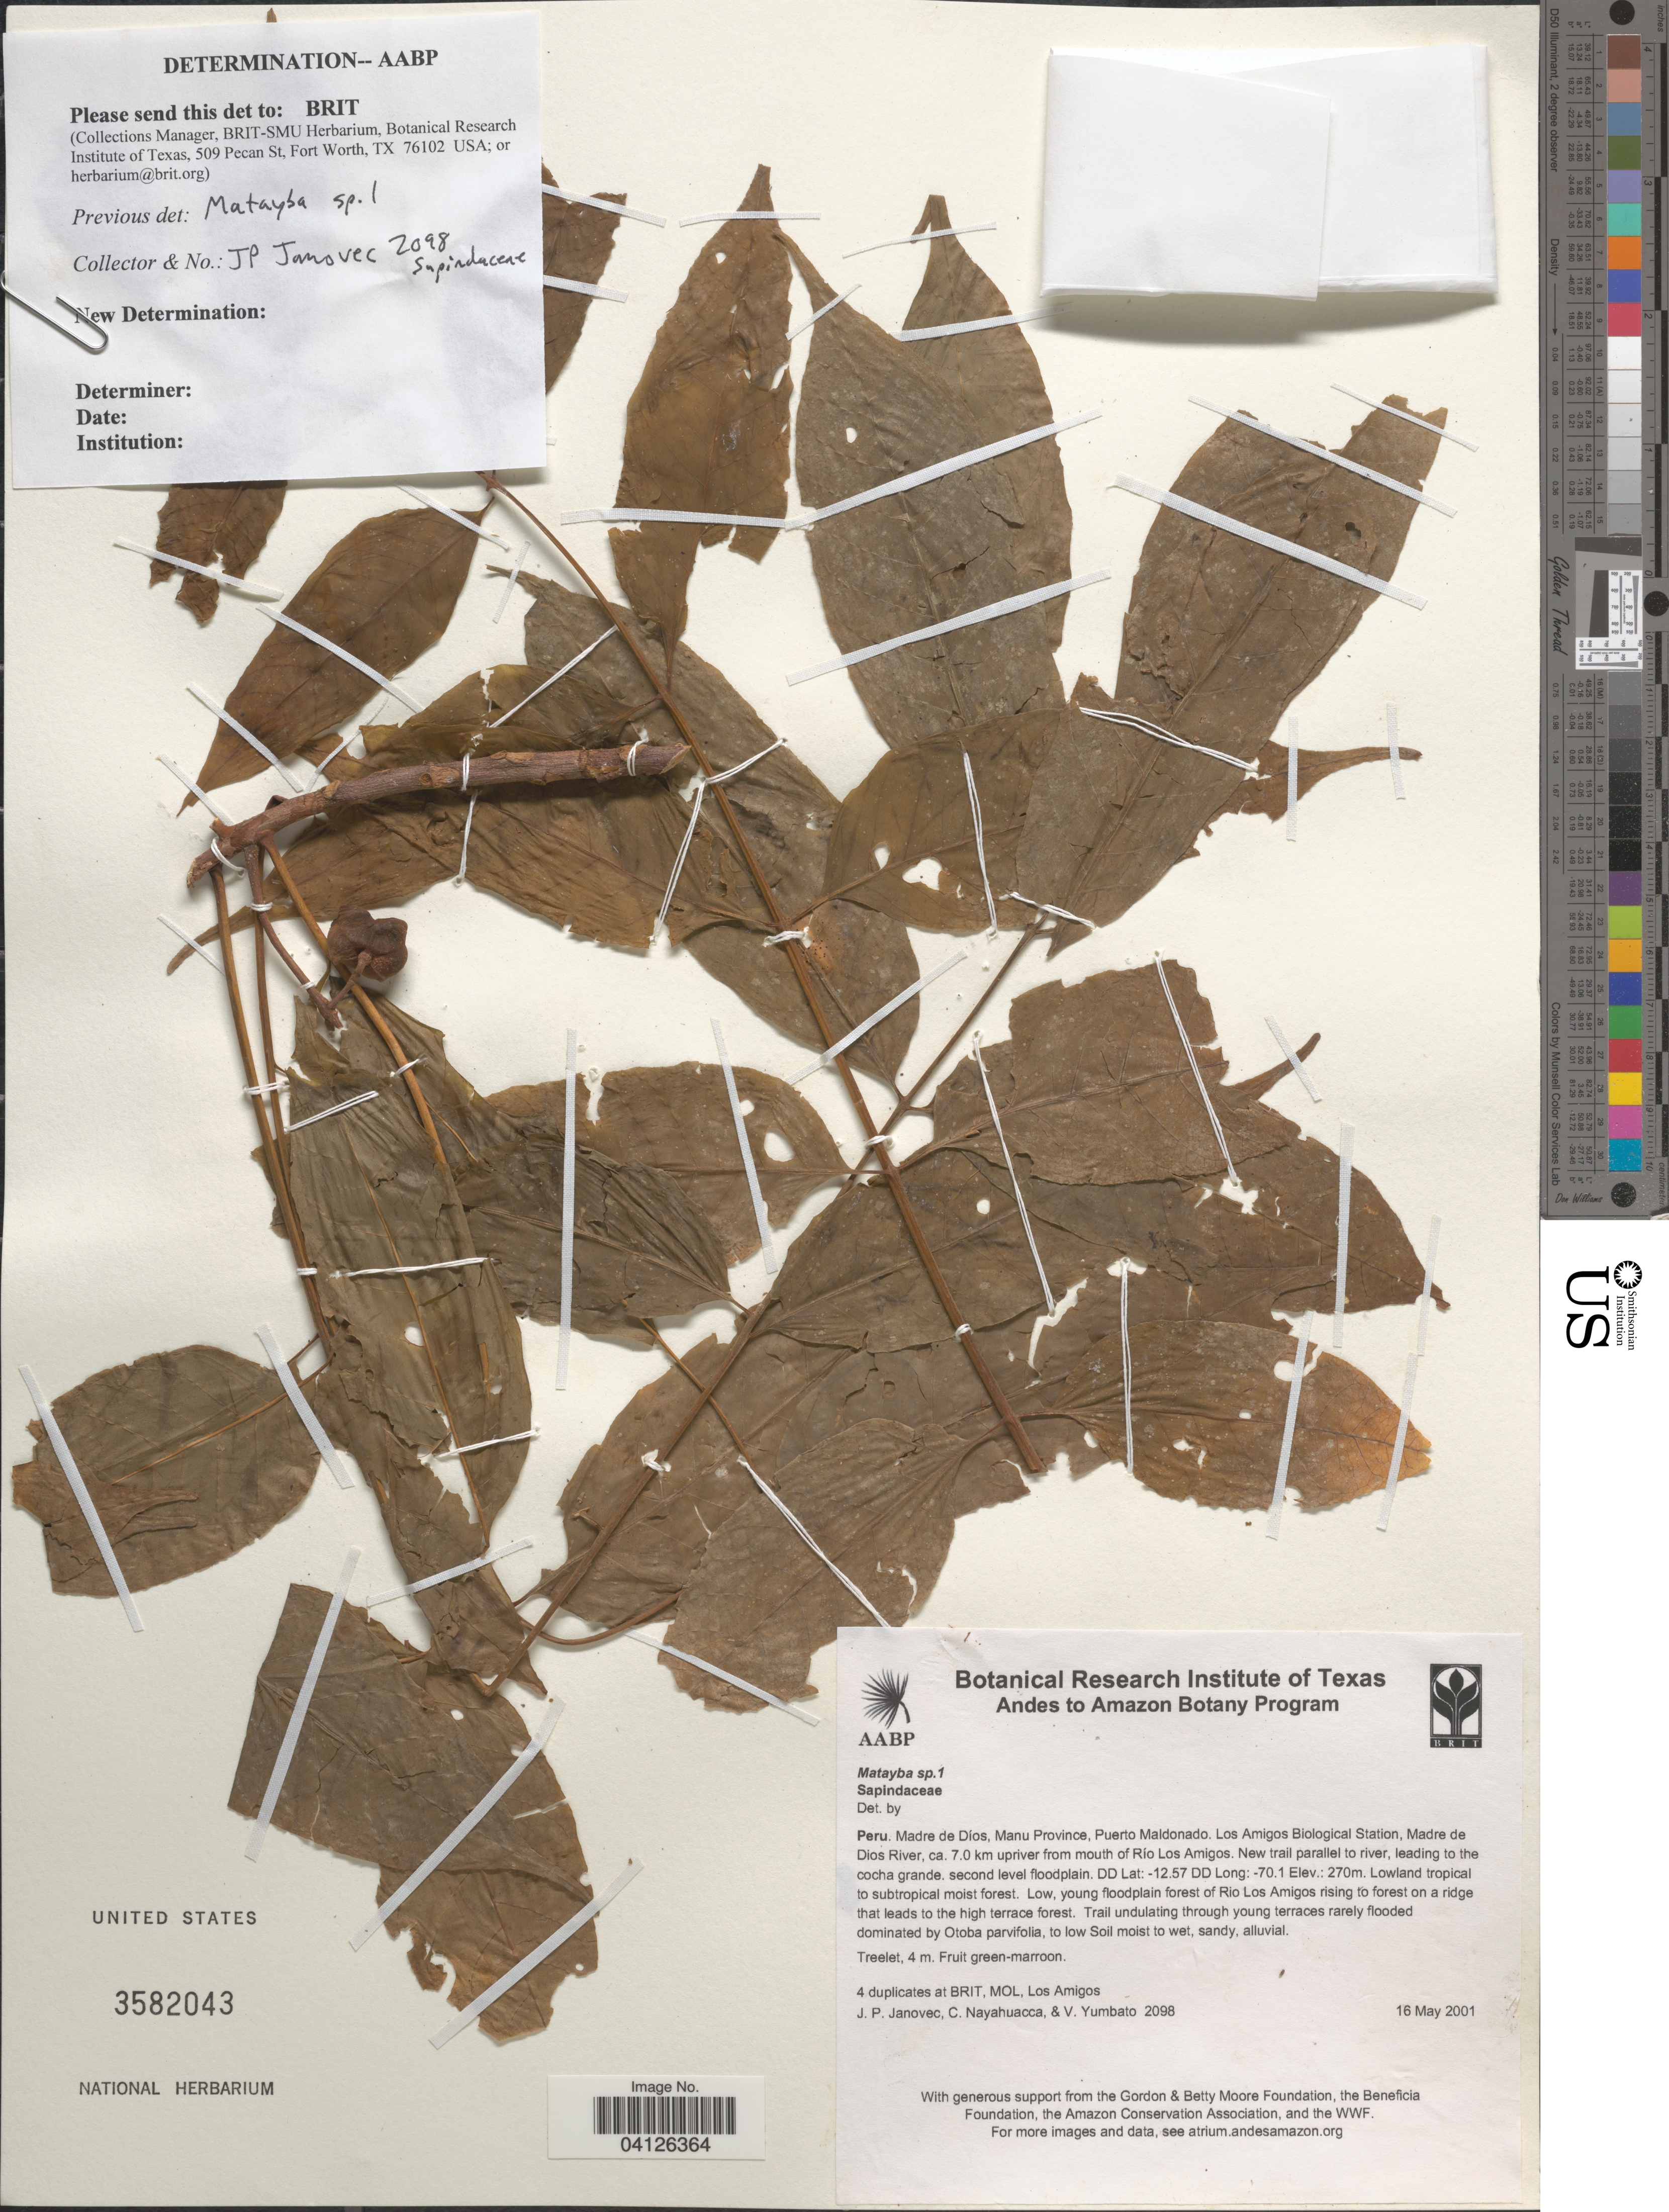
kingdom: Plantae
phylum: Tracheophyta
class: Magnoliopsida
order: Sapindales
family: Meliaceae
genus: Trichilia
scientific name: Trichilia sp.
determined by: Acevedo-Rodriguez, P., (US), Smithsonian Institution - National Museum of Natural History (UNITED STATES)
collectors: J. P. Janovec, C. Nayahuacca & V. Yumbato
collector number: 2098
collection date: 2001-05-16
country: Peru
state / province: Madre de Dios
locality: Manu Province, Puerto Maldonado. Los Amigos Biological Station, Madre de Dios River, ca. 7.0 km upriver from mouth of Río Los Amigos. New trail parallel to river, leading to the cocha grande.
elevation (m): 270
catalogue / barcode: US 3582043